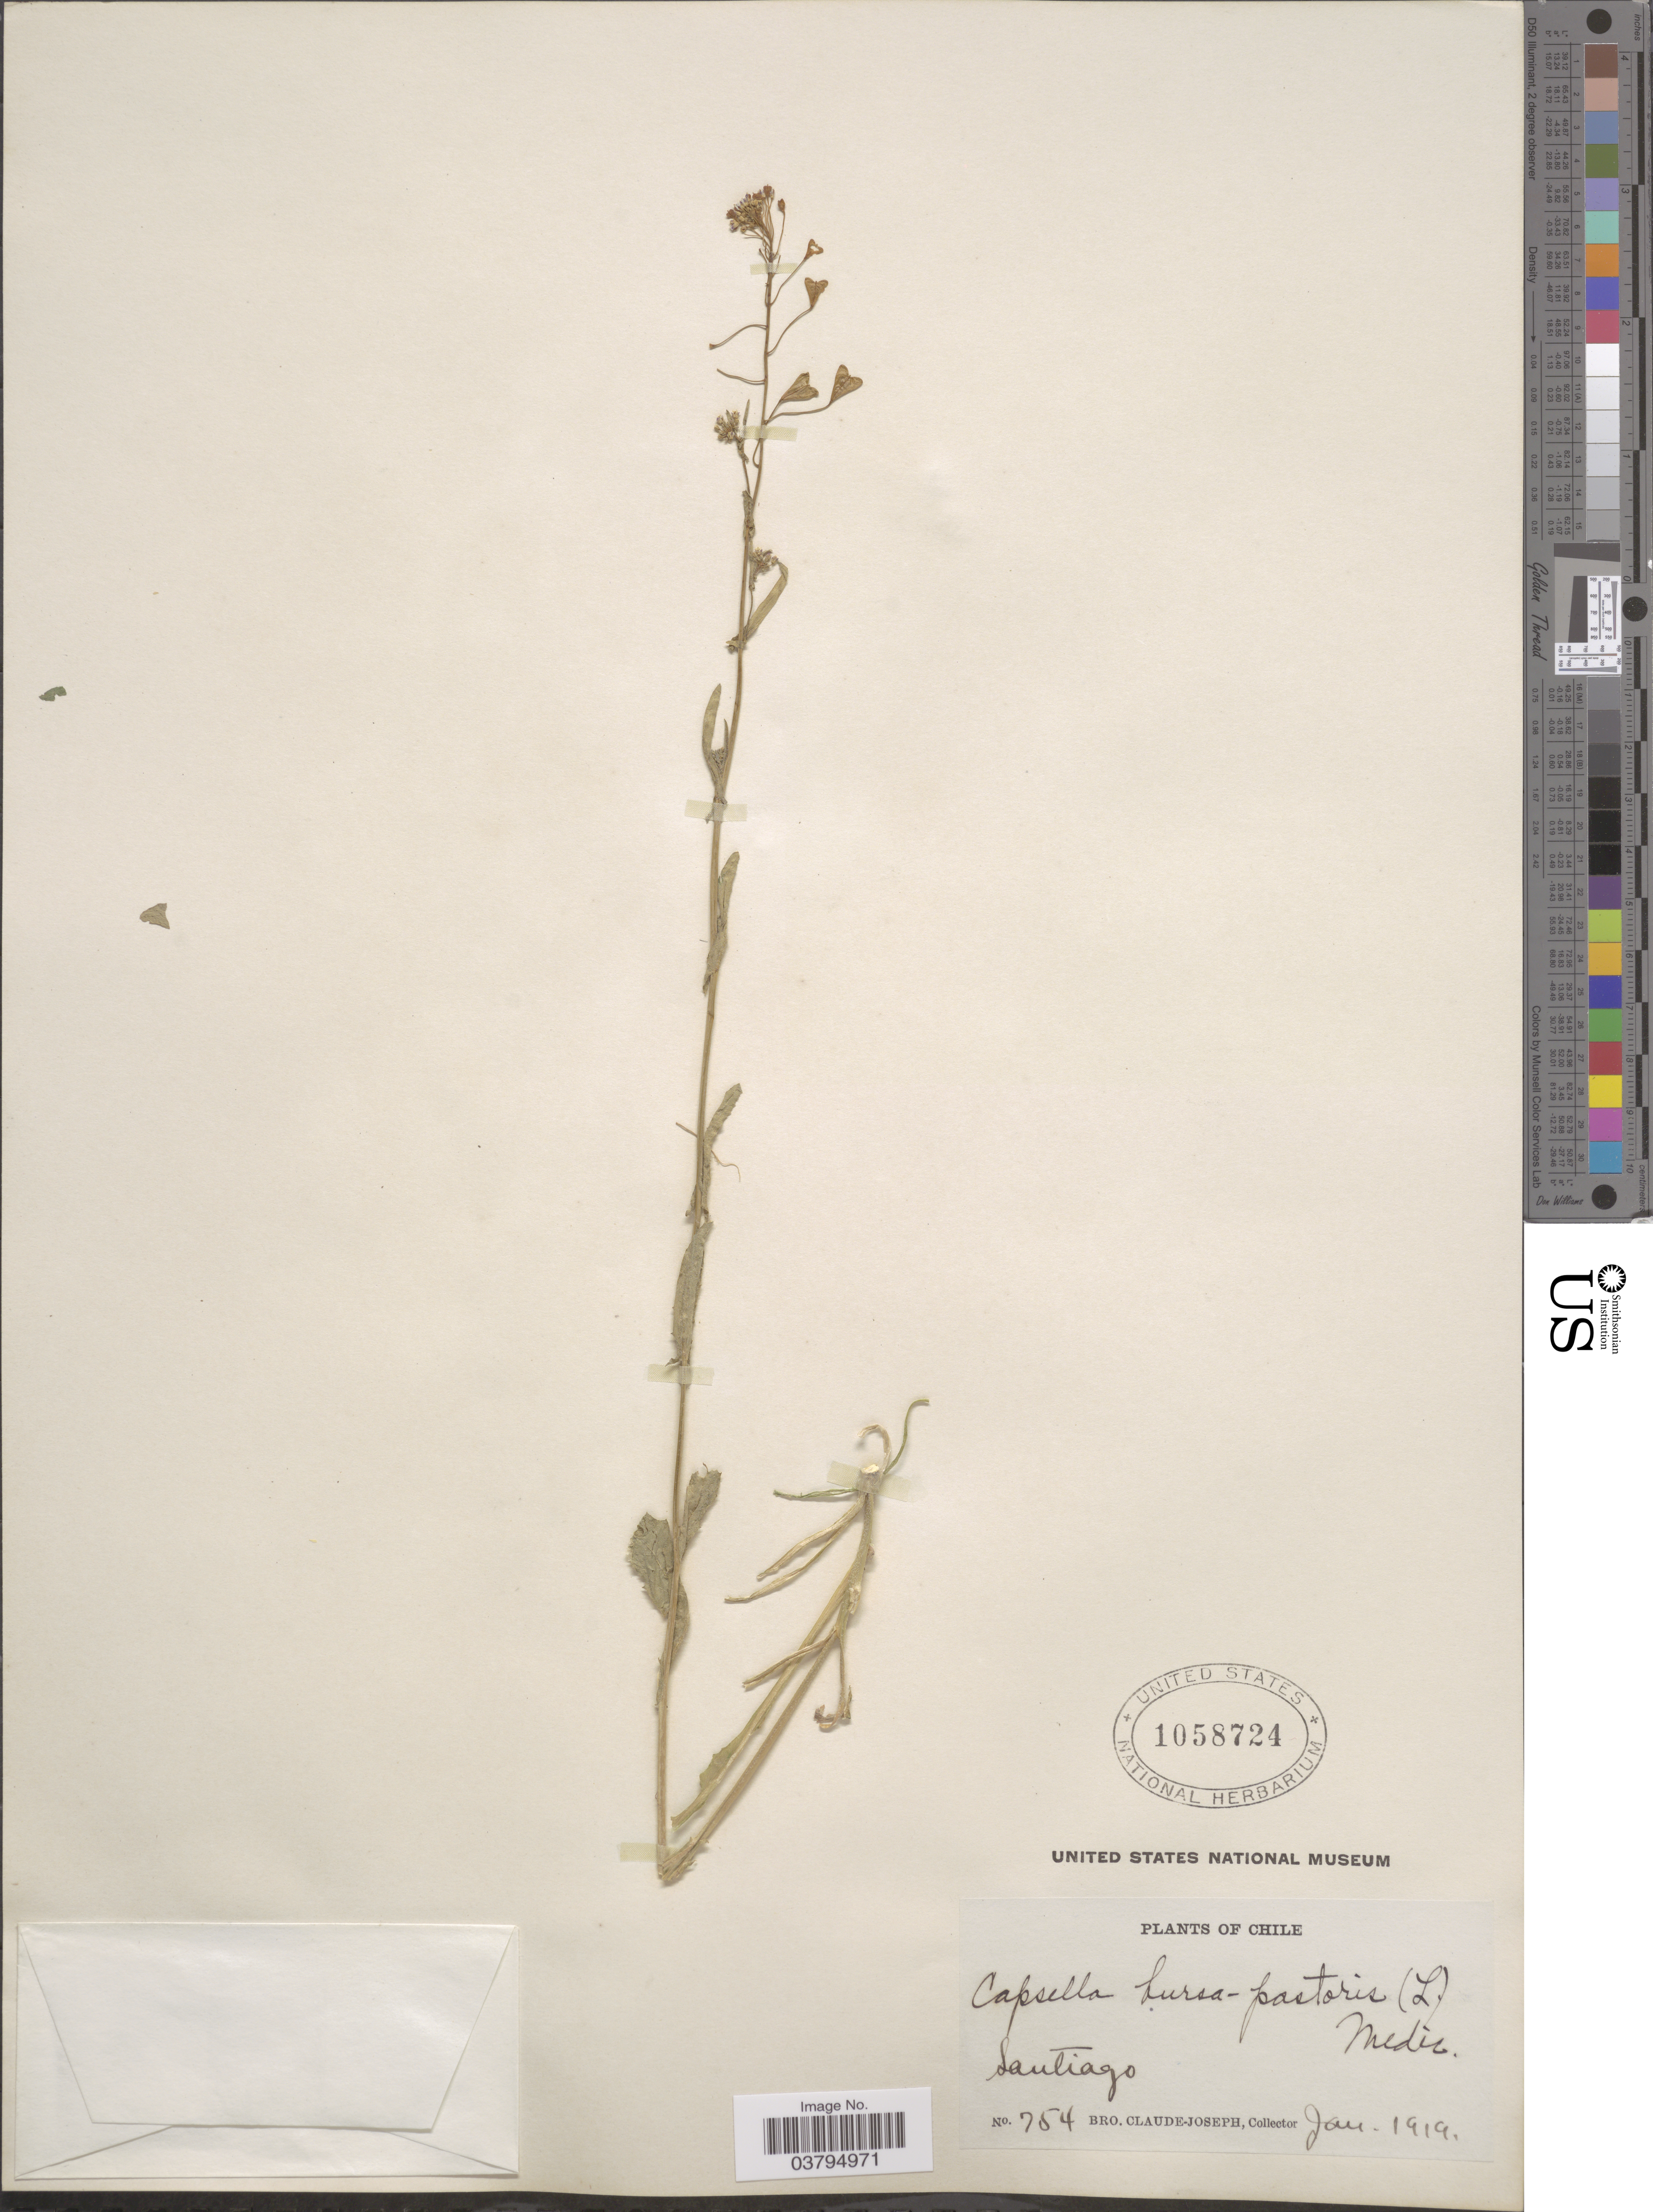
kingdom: Plantae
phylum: Tracheophyta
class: Magnoliopsida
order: Brassicales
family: Brassicaceae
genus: Capsella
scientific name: Capsella bursa-pastoris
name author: (L.) Medik.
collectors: Bro. Claude-Joseph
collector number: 754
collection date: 1919-01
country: Chile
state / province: Región Metropolitana (RM)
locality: Santiago.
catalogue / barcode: US 1058724